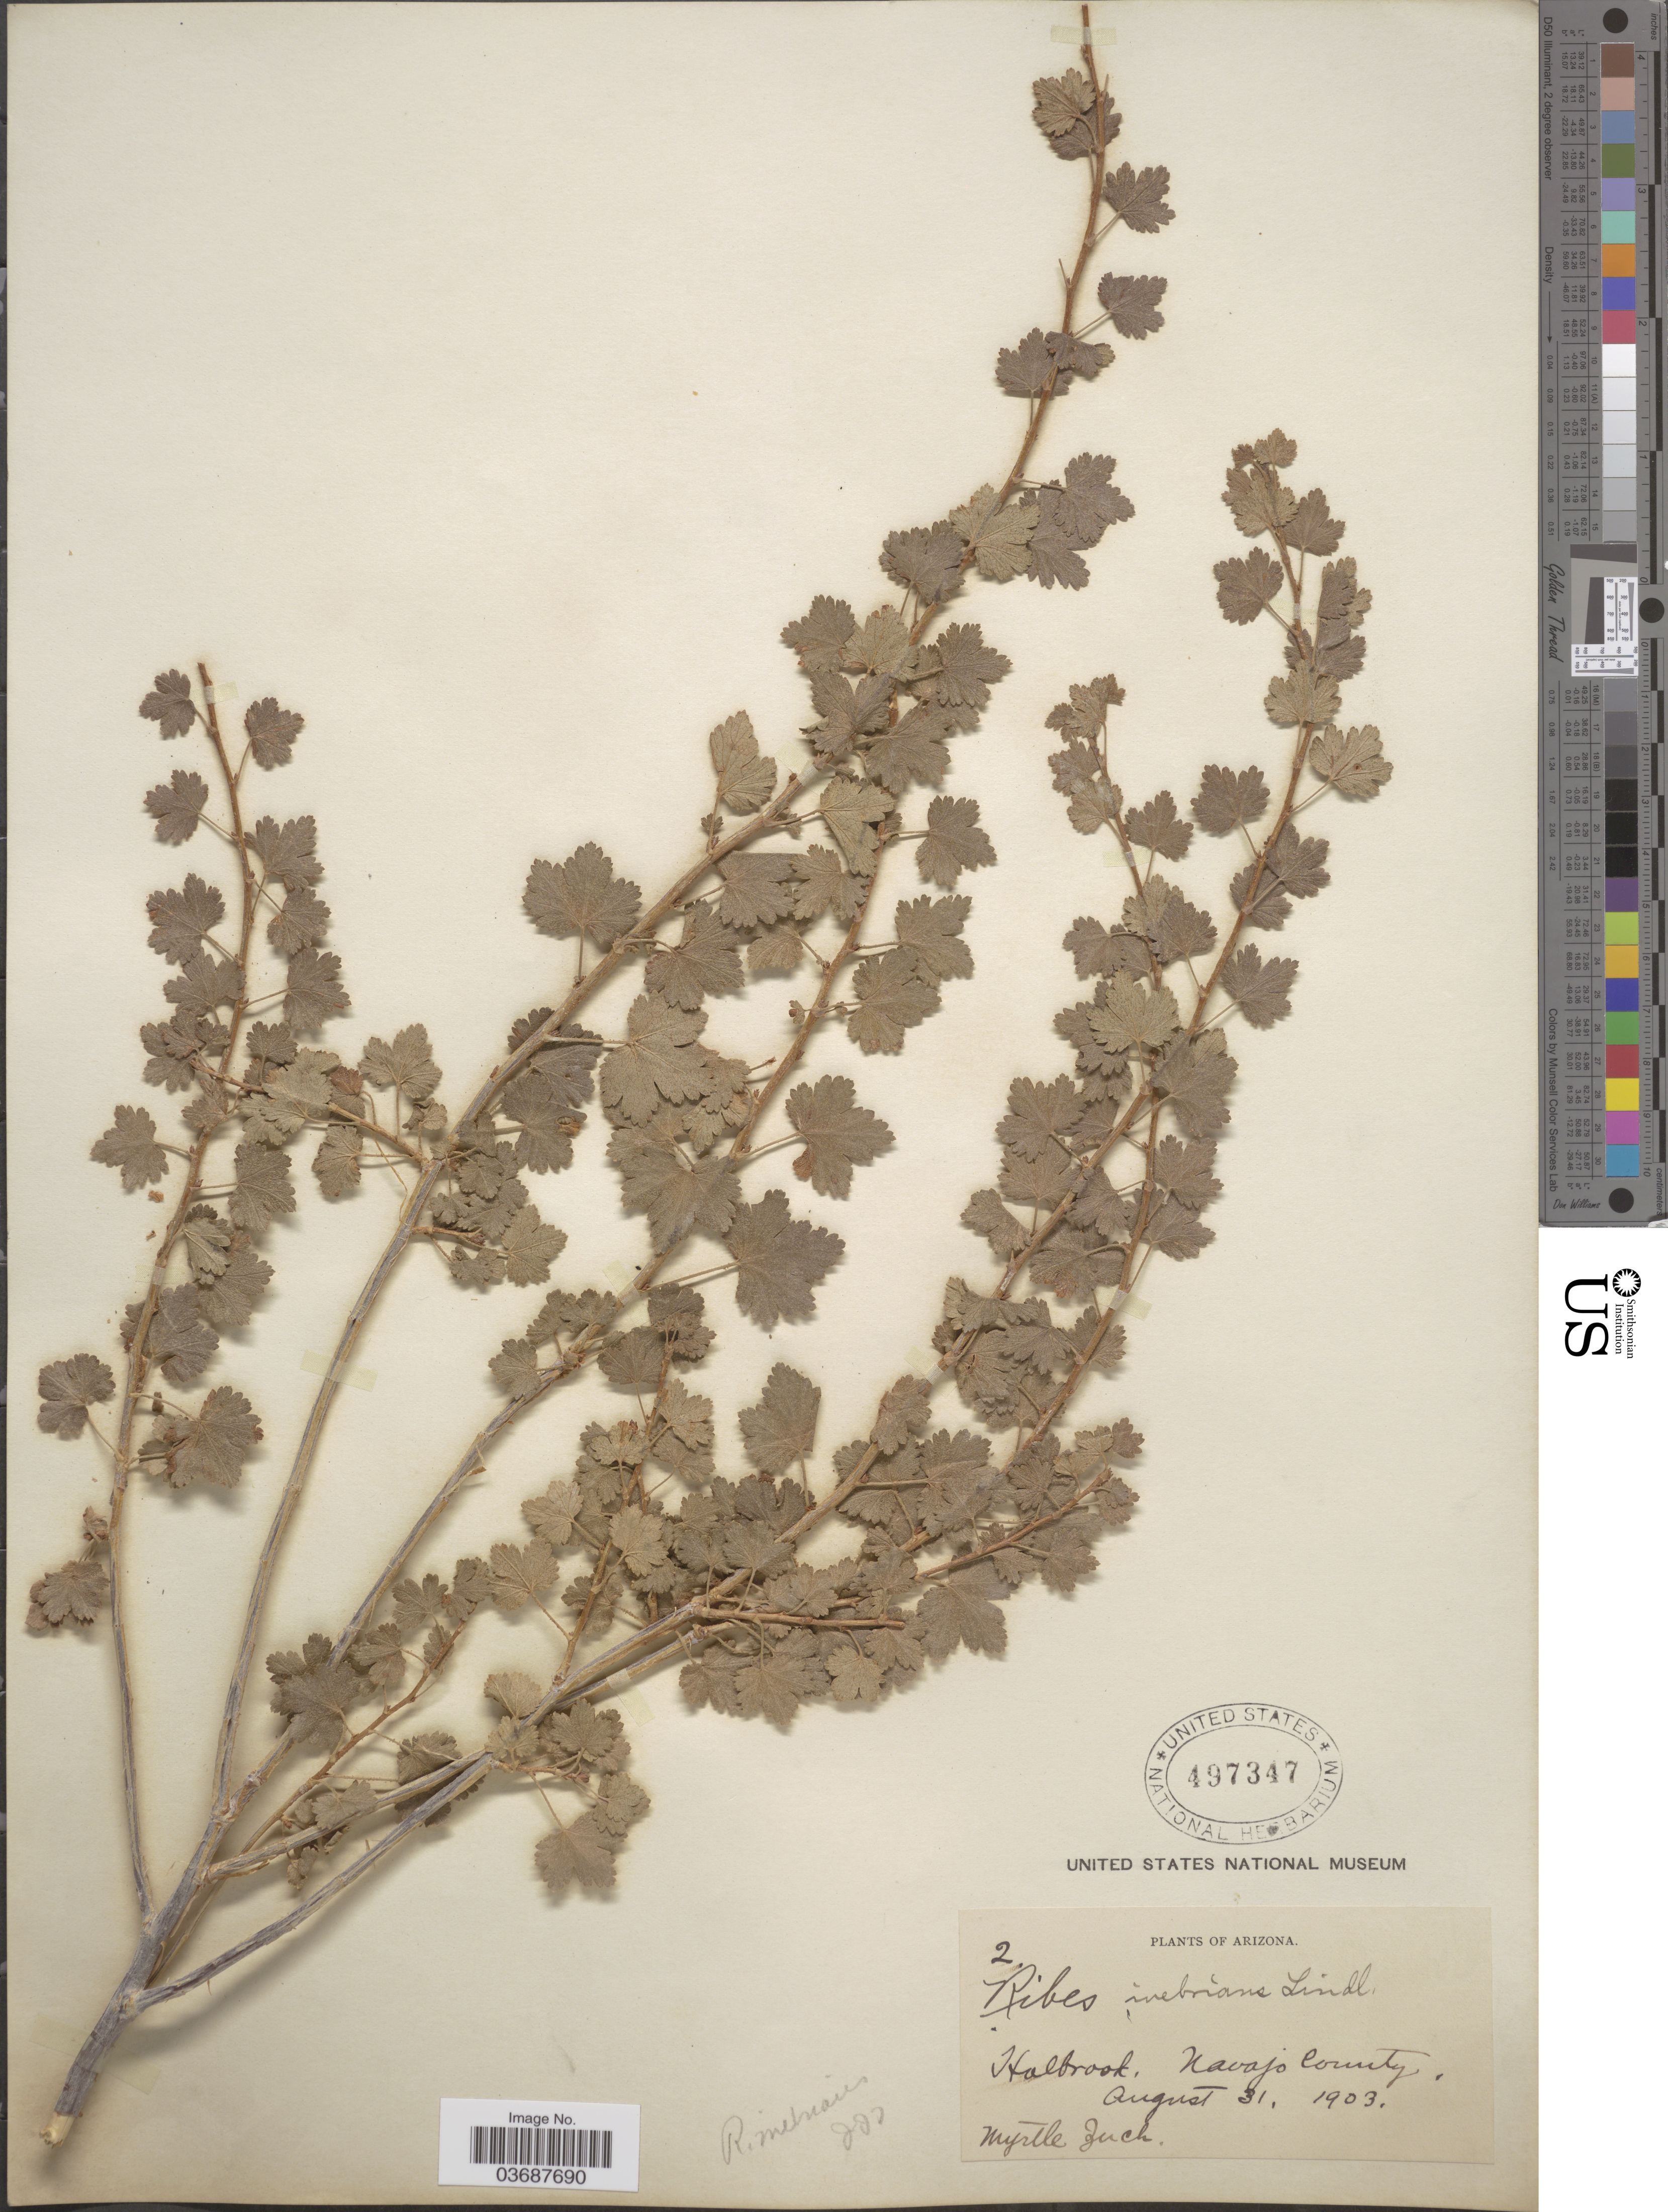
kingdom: Plantae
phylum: Tracheophyta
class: Magnoliopsida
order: Saxifragales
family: Grossulariaceae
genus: Ribes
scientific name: Ribes inebrians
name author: Lindl.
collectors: M. Zuck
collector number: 2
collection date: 1903-08-31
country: United States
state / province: Arizona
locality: Halbrook, Navajo County.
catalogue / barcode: US 497347